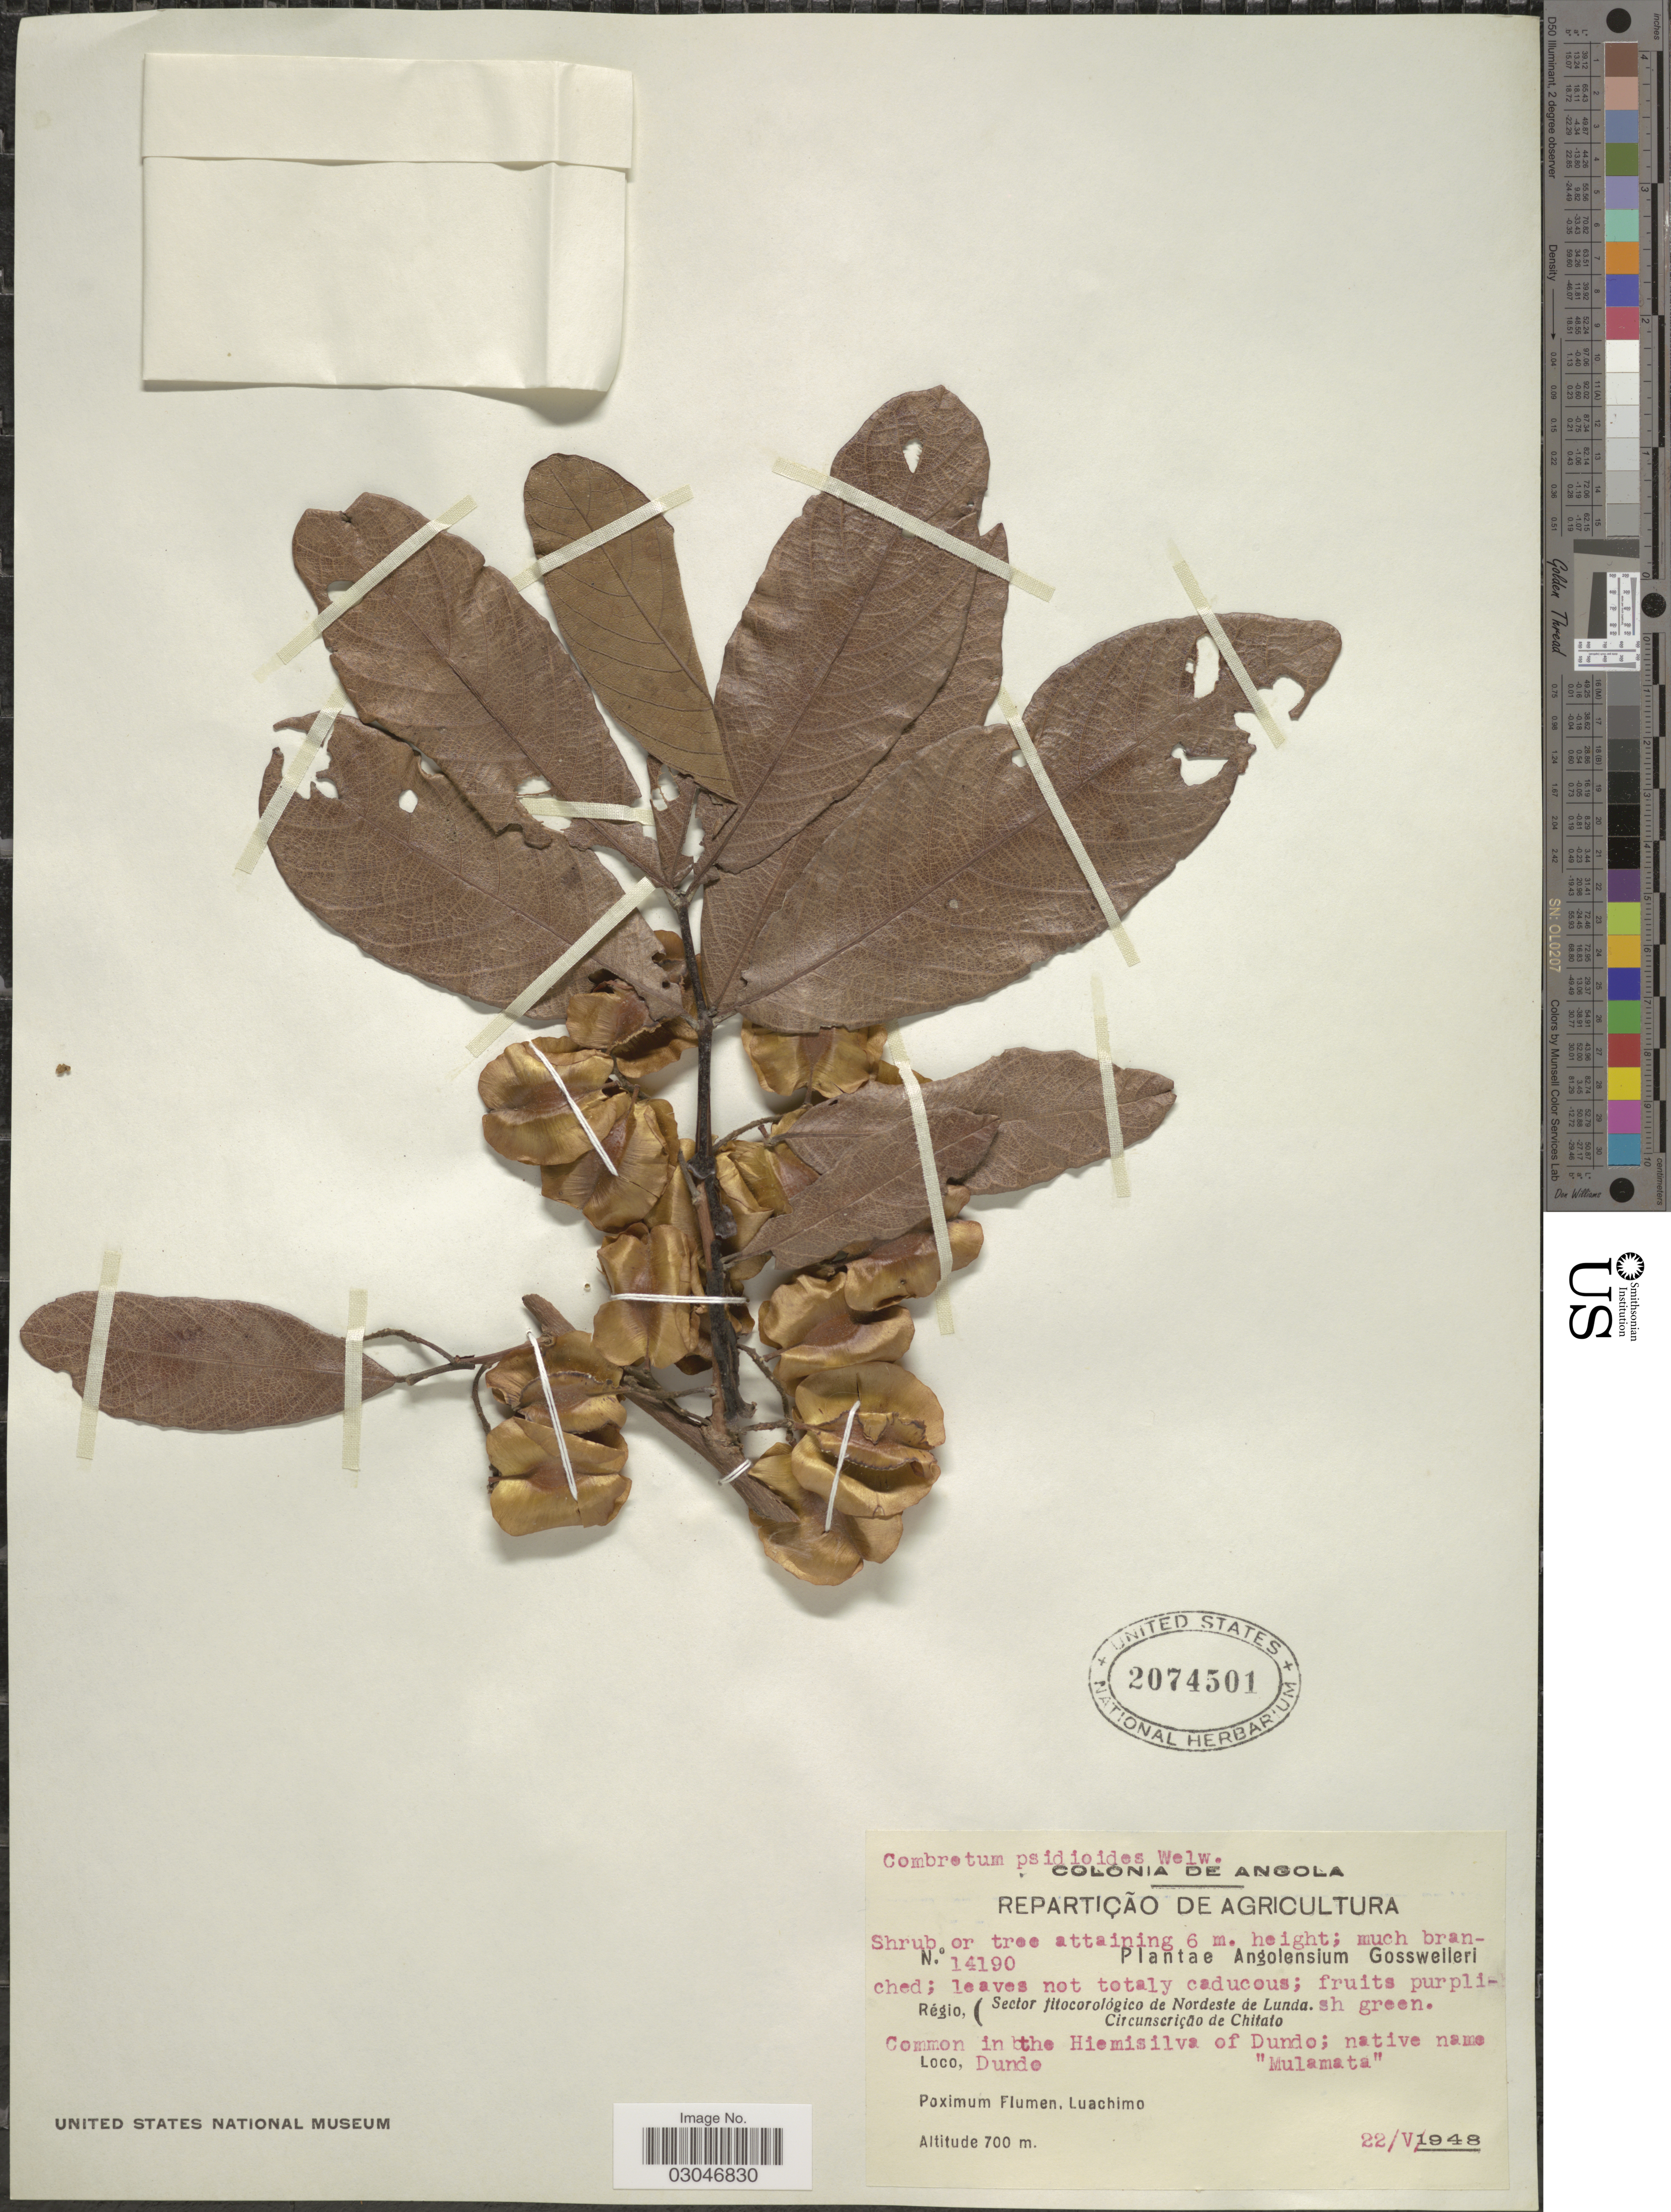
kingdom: Plantae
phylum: Tracheophyta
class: Magnoliopsida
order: Myrtales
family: Combretaceae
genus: Combretum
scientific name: Combretum psidioides subsp. psidioides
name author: Welw.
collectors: -. Gossweiler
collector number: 14190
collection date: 1948-05-22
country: Angola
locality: Régio, (Sector fitocorológico de Nordeste de Lunda. Circunscrição de Chitato. Dundo. Luachimo.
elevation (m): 700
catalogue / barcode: US 2074501